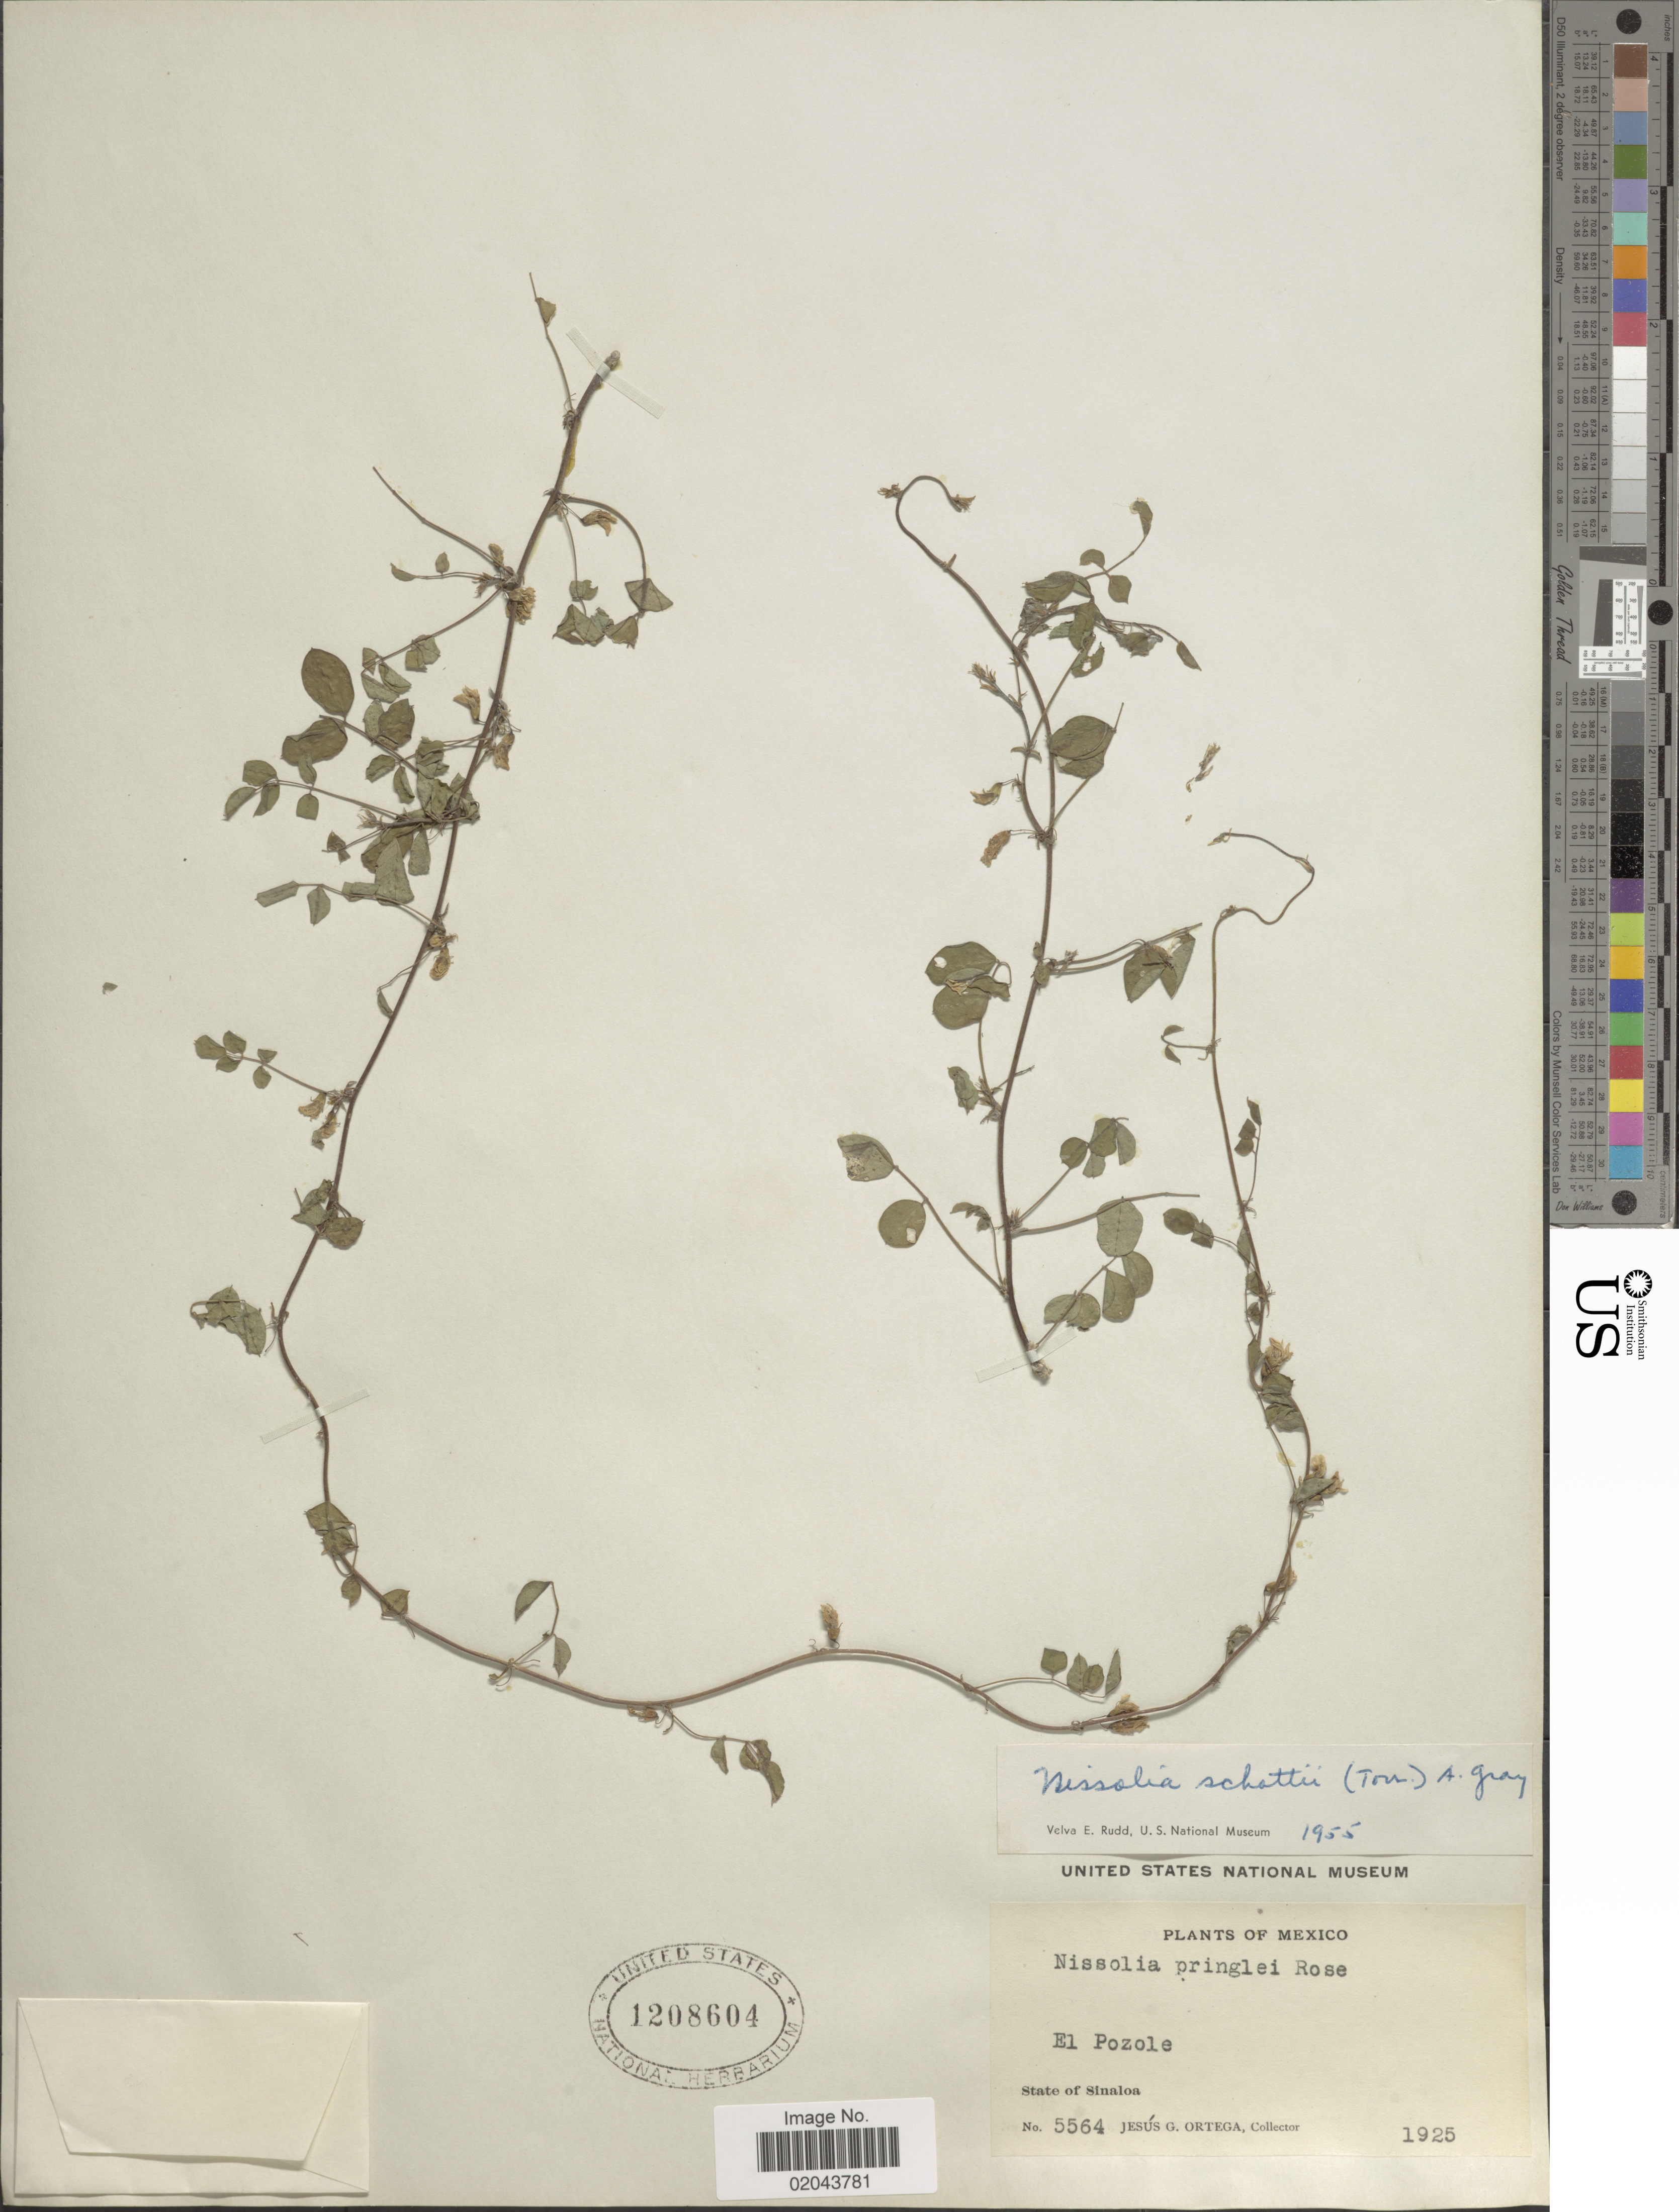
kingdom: Plantae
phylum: Tracheophyta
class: Magnoliopsida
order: Fabales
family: Fabaceae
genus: Nissolia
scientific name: Nissolia schottii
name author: A. Gray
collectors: J. Ortega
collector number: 5564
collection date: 1925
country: Mexico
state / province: Sinaloa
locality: El Pozole.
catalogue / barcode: US 1208604